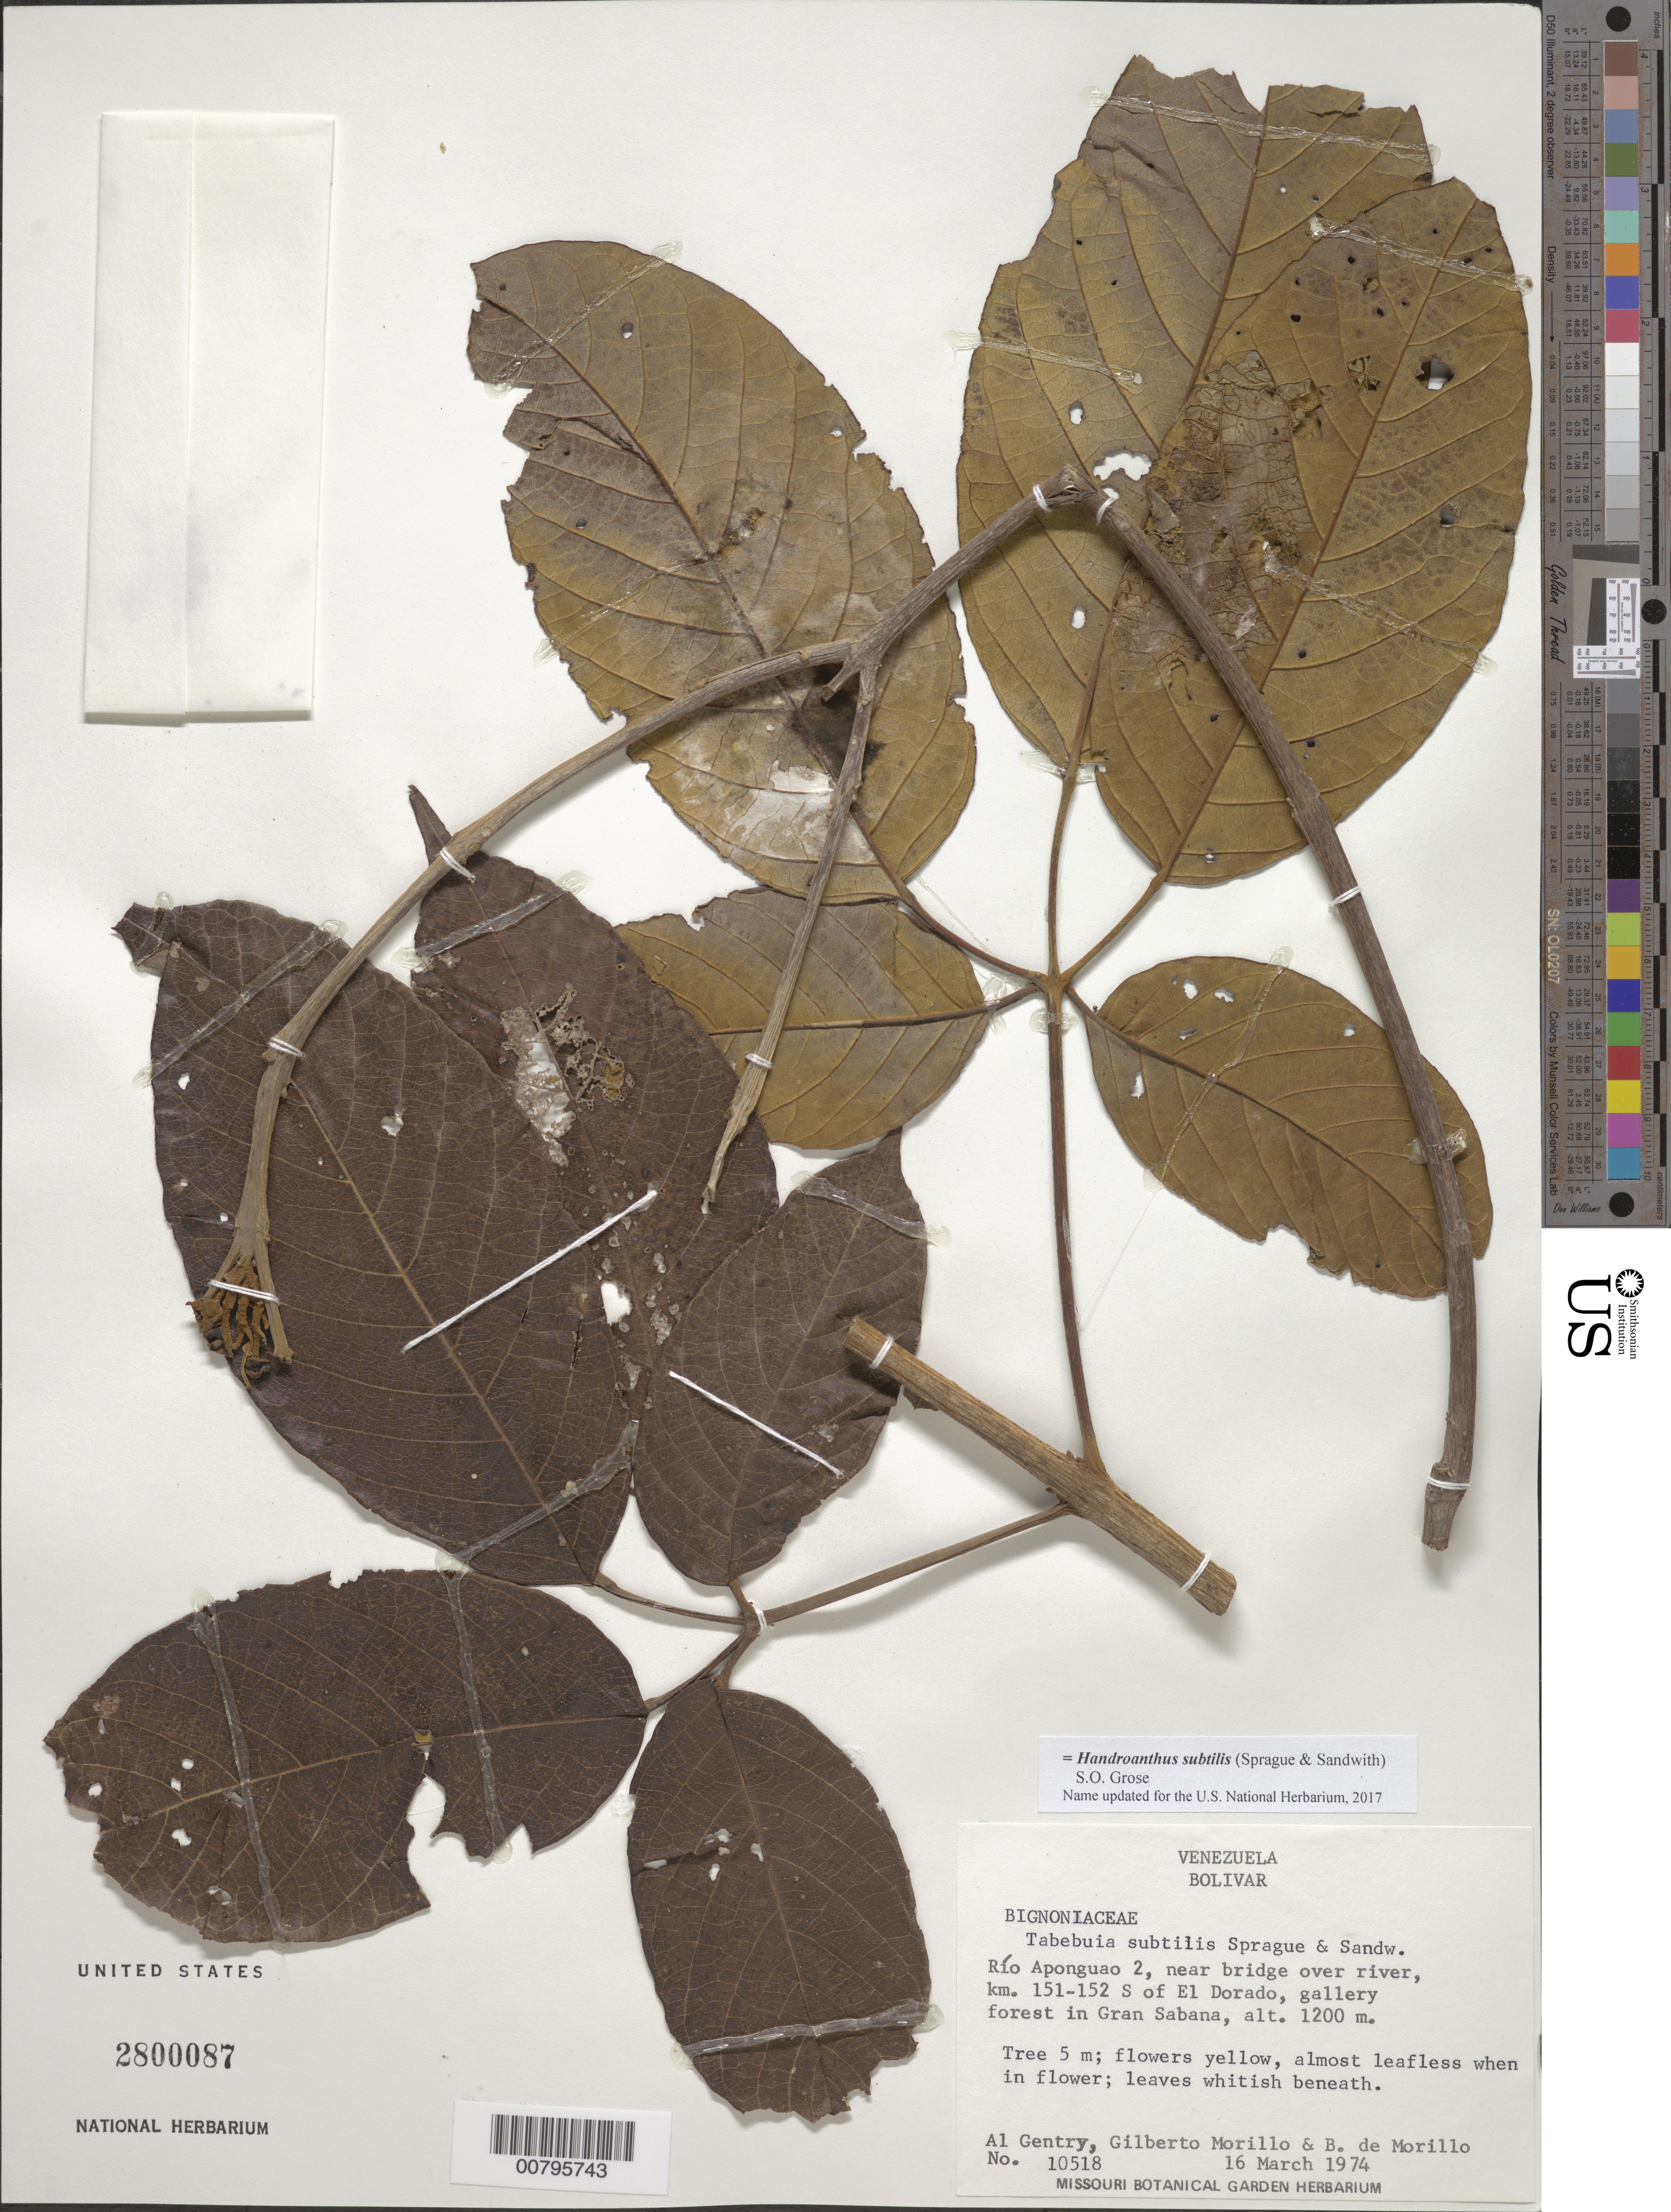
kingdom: Plantae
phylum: Tracheophyta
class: Magnoliopsida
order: Lamiales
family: Bignoniaceae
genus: Handroanthus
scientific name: Handroanthus subtilis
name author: (Sprague & Sandwith) S.O. Grose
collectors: A. H. Gentry, G. N. Morillo & B. Morillo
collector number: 10518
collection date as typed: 16-Mar-74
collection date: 1974-03-16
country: Venezuela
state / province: Bolívar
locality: Río Aponguao 2, near bridge over river, km 151-152 S of El Dorado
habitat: Gran Sabana gallery forest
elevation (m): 1200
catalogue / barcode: US 2800087